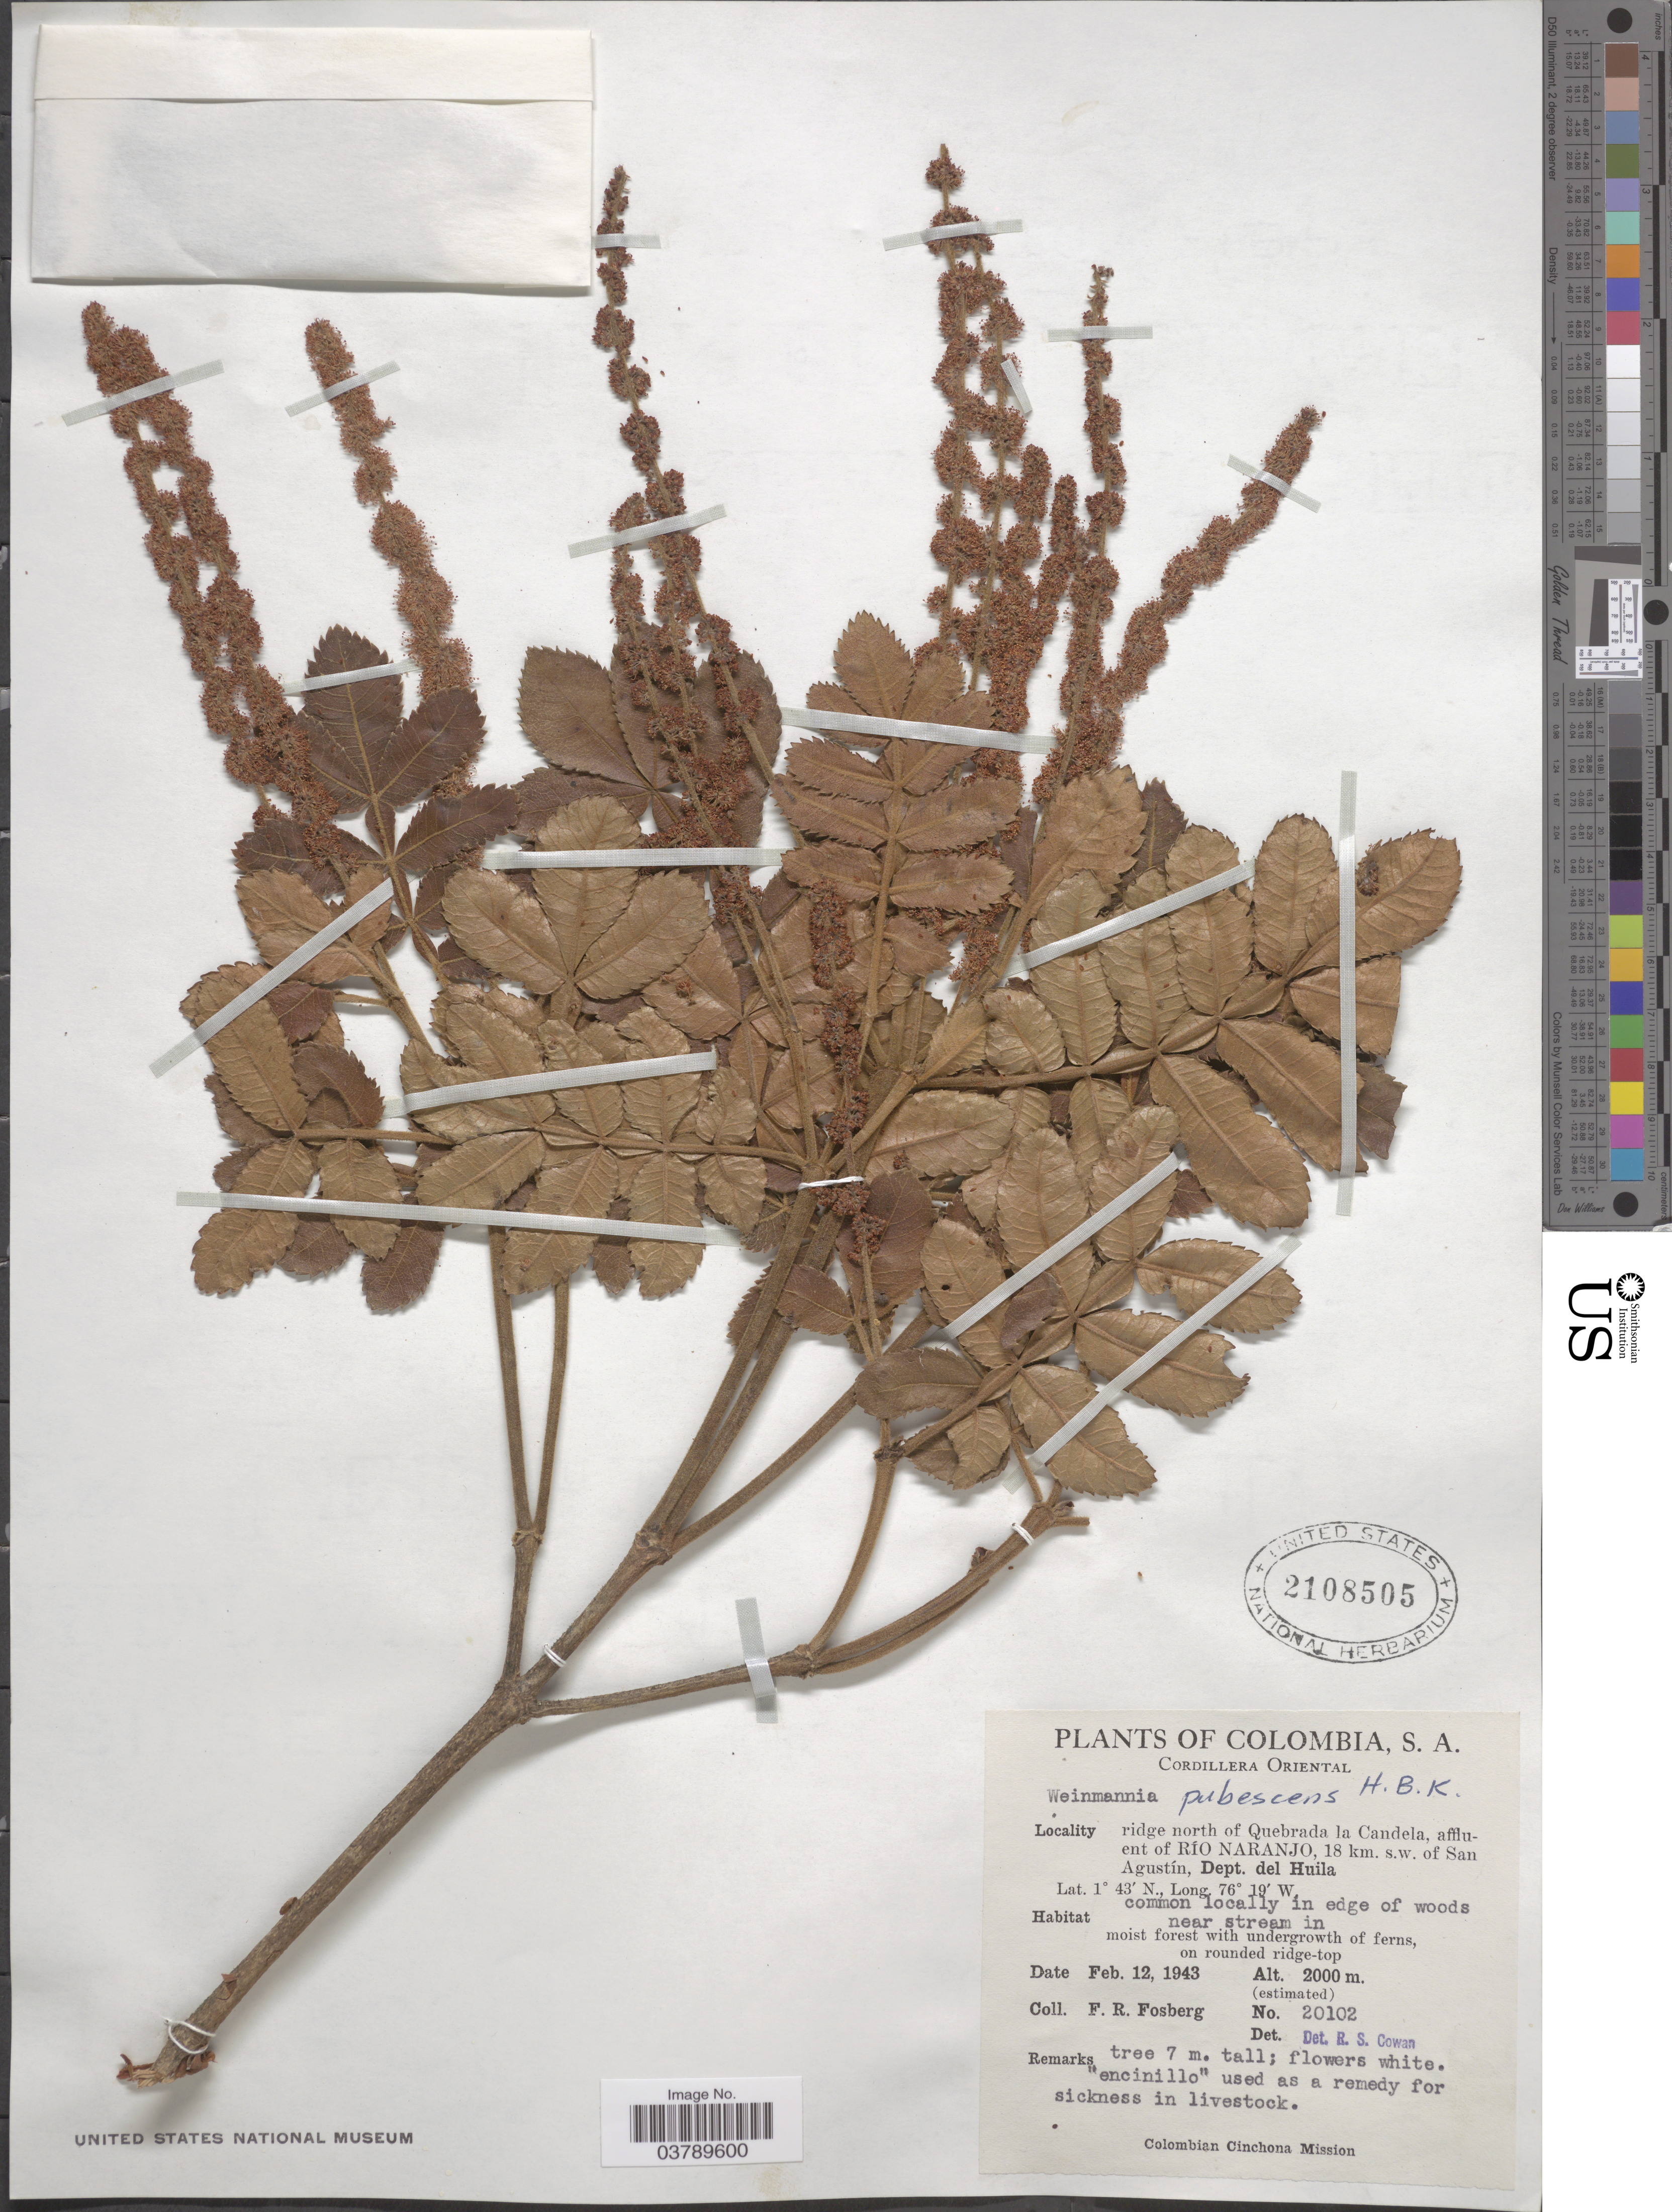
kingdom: Plantae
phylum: Tracheophyta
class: Magnoliopsida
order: Oxalidales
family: Cunoniaceae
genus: Weinmannia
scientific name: Weinmannia pubescens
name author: Kunth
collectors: F. R. Fosberg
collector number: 20102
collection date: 1943-02-12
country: Colombia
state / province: Huila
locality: Cordillera Oriental. Ridge north of Quebrada la Candela, affluente of Río Naranjo, 18 km. s.w. of San Agustín, Dept. del Huila.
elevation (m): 2000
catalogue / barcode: US 2108505